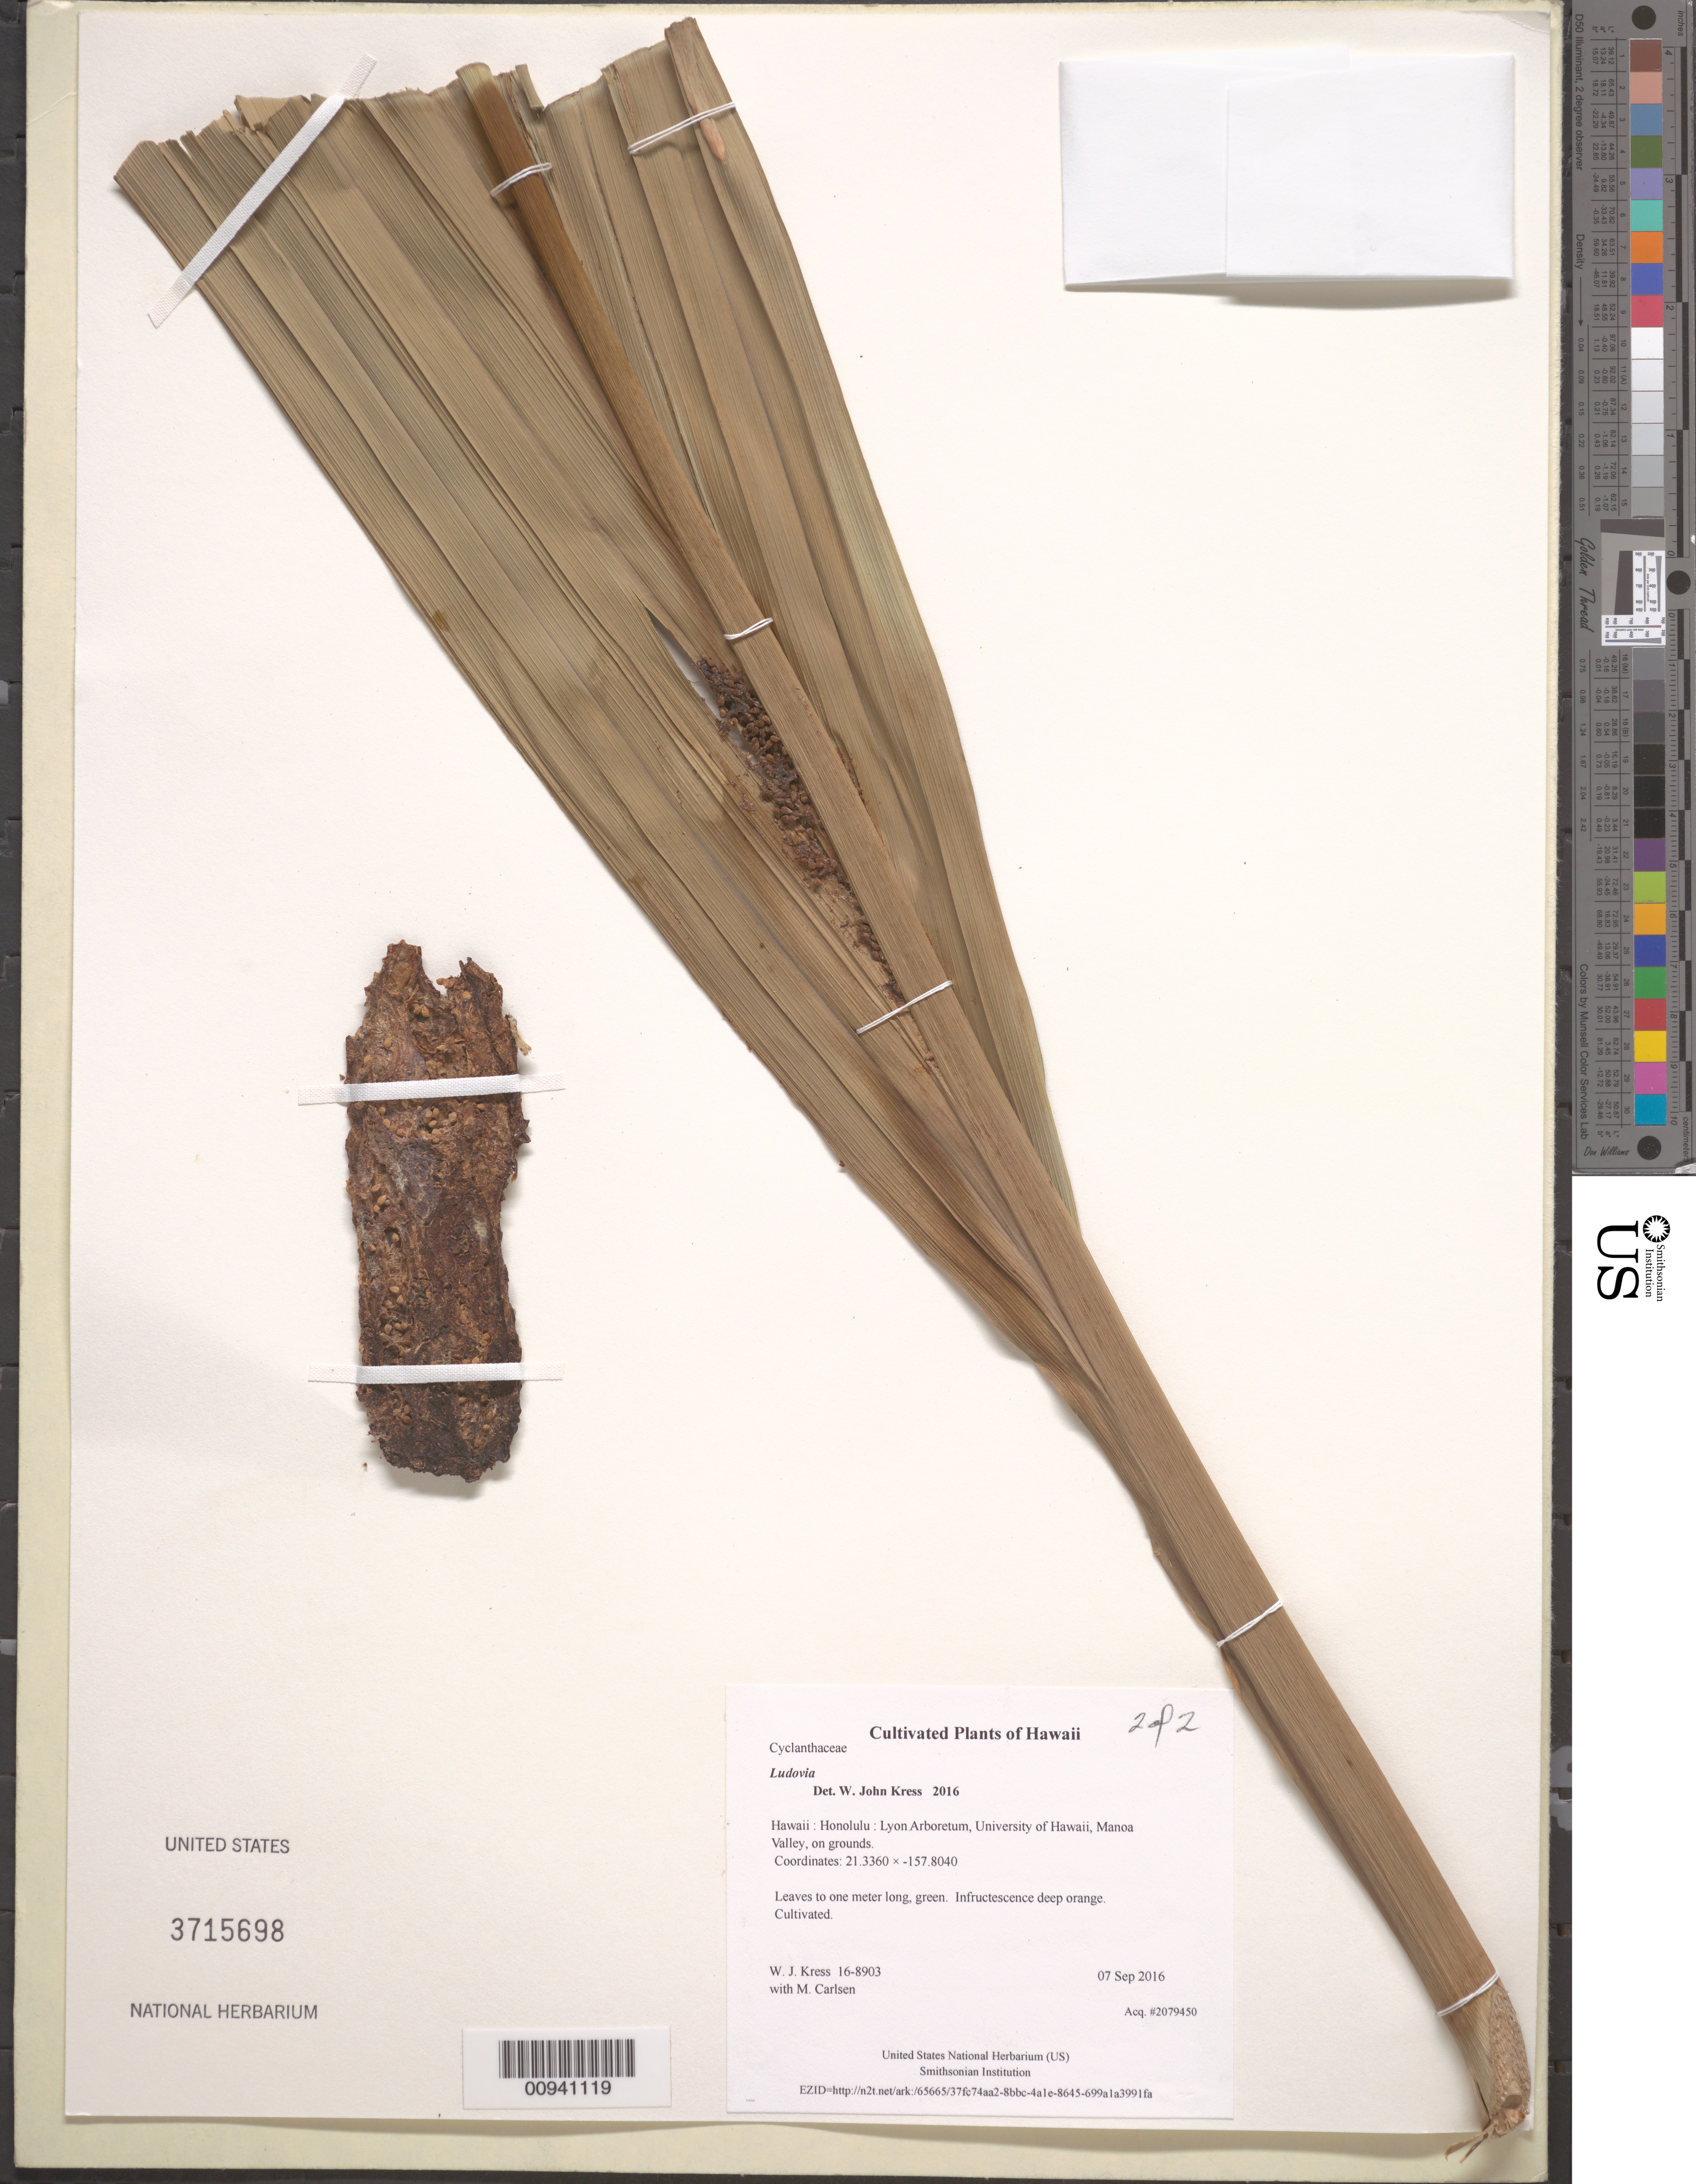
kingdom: Plantae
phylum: Tracheophyta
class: Liliopsida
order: Pandanales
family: Cyclanthaceae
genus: Ludovia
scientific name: Ludovia sp.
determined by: Kress, W. J., (US), Smithsonian Institution - National Museum of Natural History (UNITED STATES)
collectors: W. J. Kress & M. M. Carlsen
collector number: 16-8903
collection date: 2016-09-07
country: United States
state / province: Hawaii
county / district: Honolulu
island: Oahu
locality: Lyon Arboretum, University of Hawaii, Manoa Valley, on grounds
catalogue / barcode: US 3715698